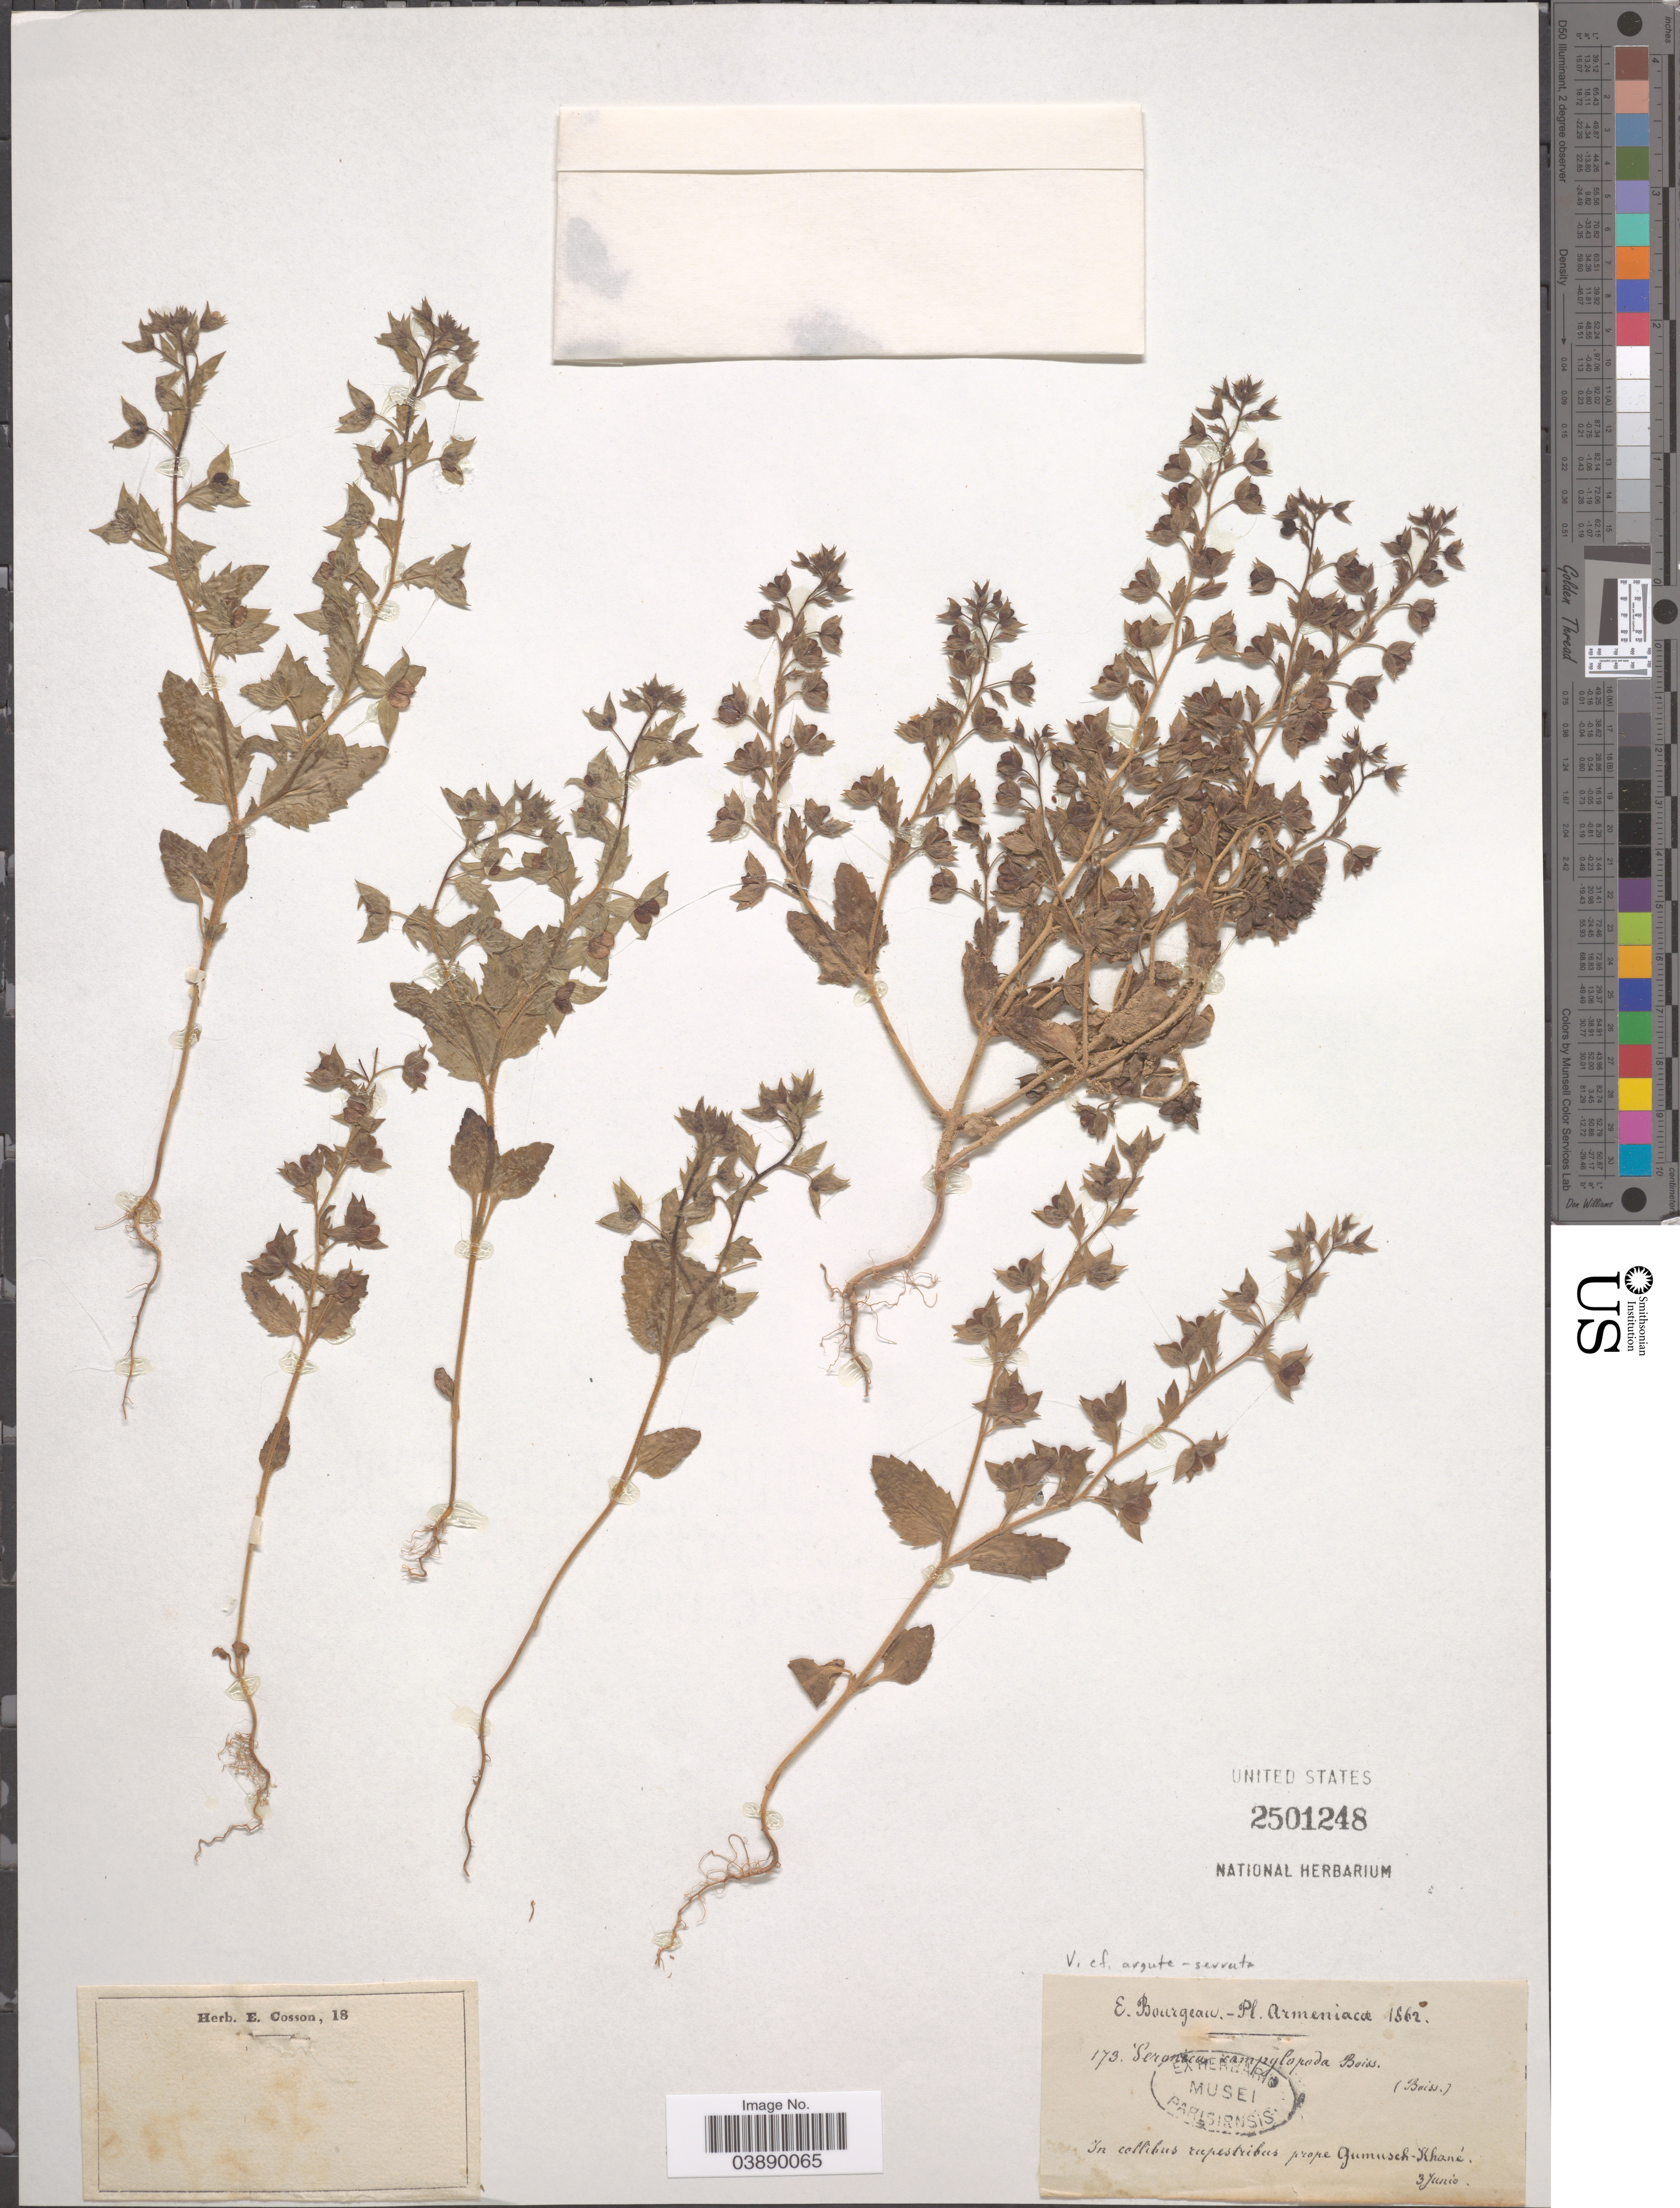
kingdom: Plantae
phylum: Tracheophyta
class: Magnoliopsida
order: Lamiales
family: Plantaginaceae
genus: Veronica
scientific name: Veronica arguteserrata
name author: Regel & Schmalh.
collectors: E. Bourgeau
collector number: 173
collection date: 1862-06-03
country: Armenia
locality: In collibus rupestribus prope Gumusch - Khané.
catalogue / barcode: US 2501248